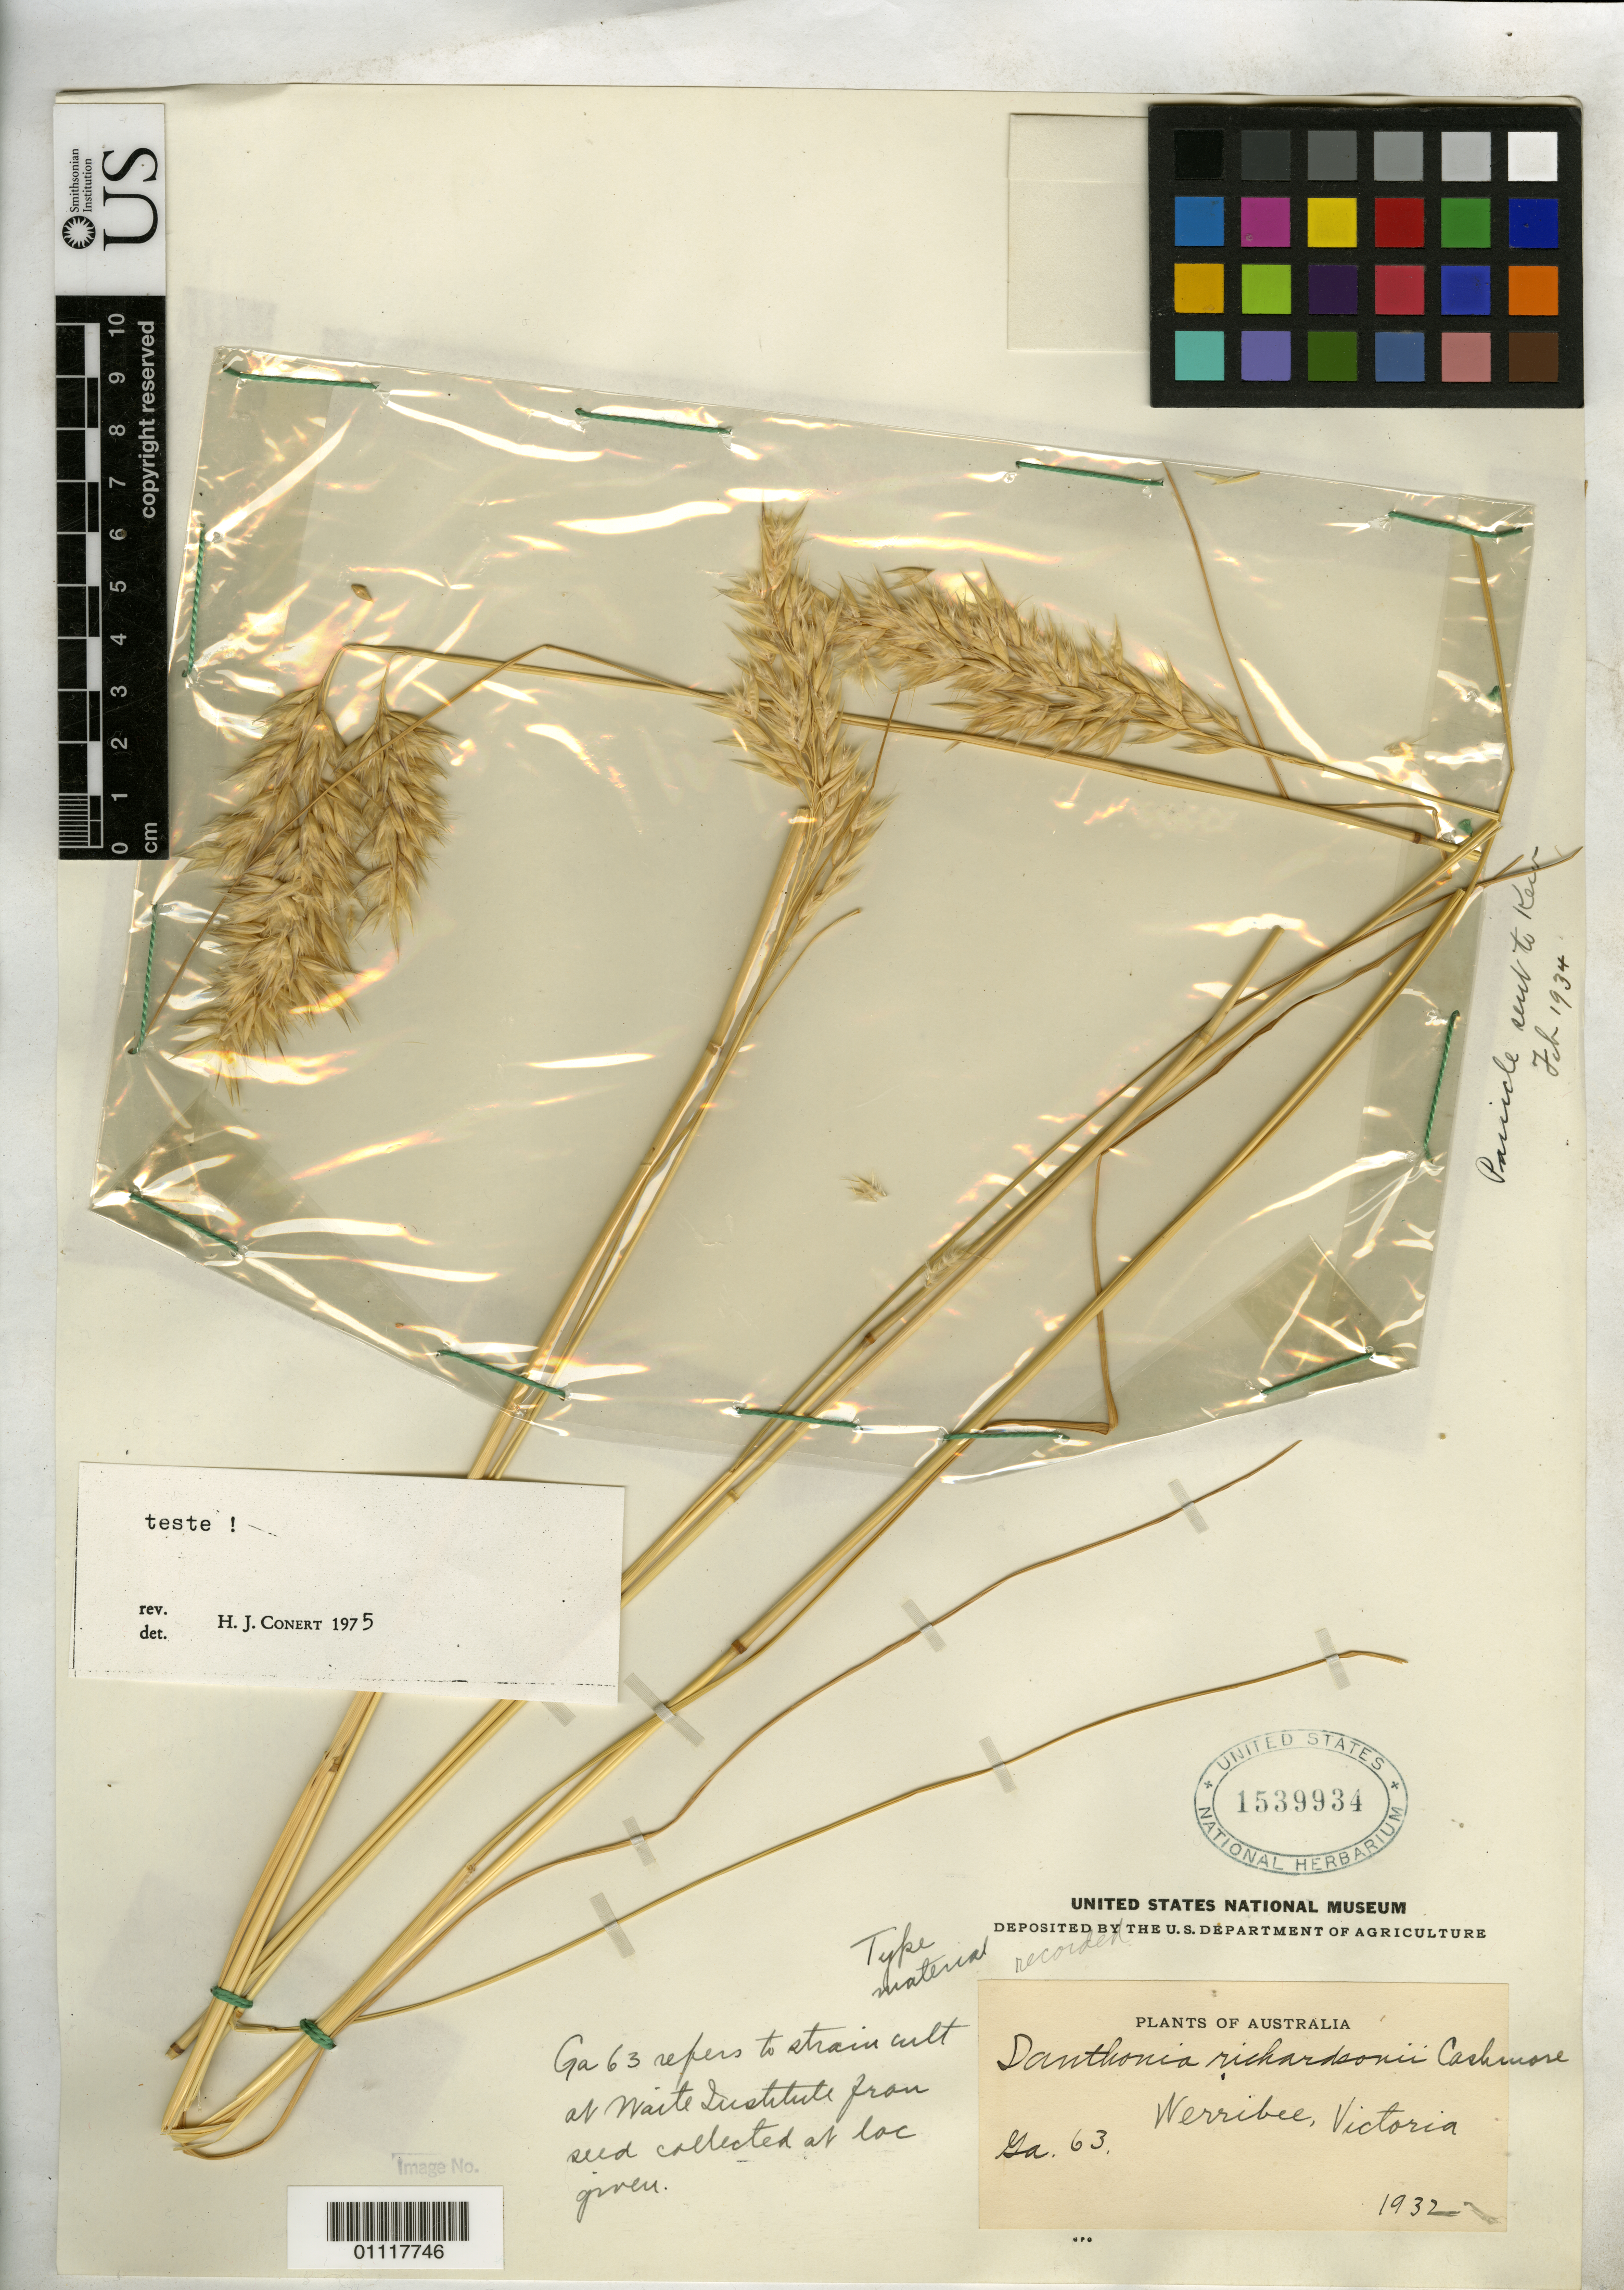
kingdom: Plantae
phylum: Tracheophyta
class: Liliopsida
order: Poales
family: Poaceae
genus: Danthonia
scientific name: Danthonia richardsonii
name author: Cashmore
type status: Type Collection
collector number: GA 63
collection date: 1932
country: Australia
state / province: Victoria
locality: Werribee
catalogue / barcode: US 1539934